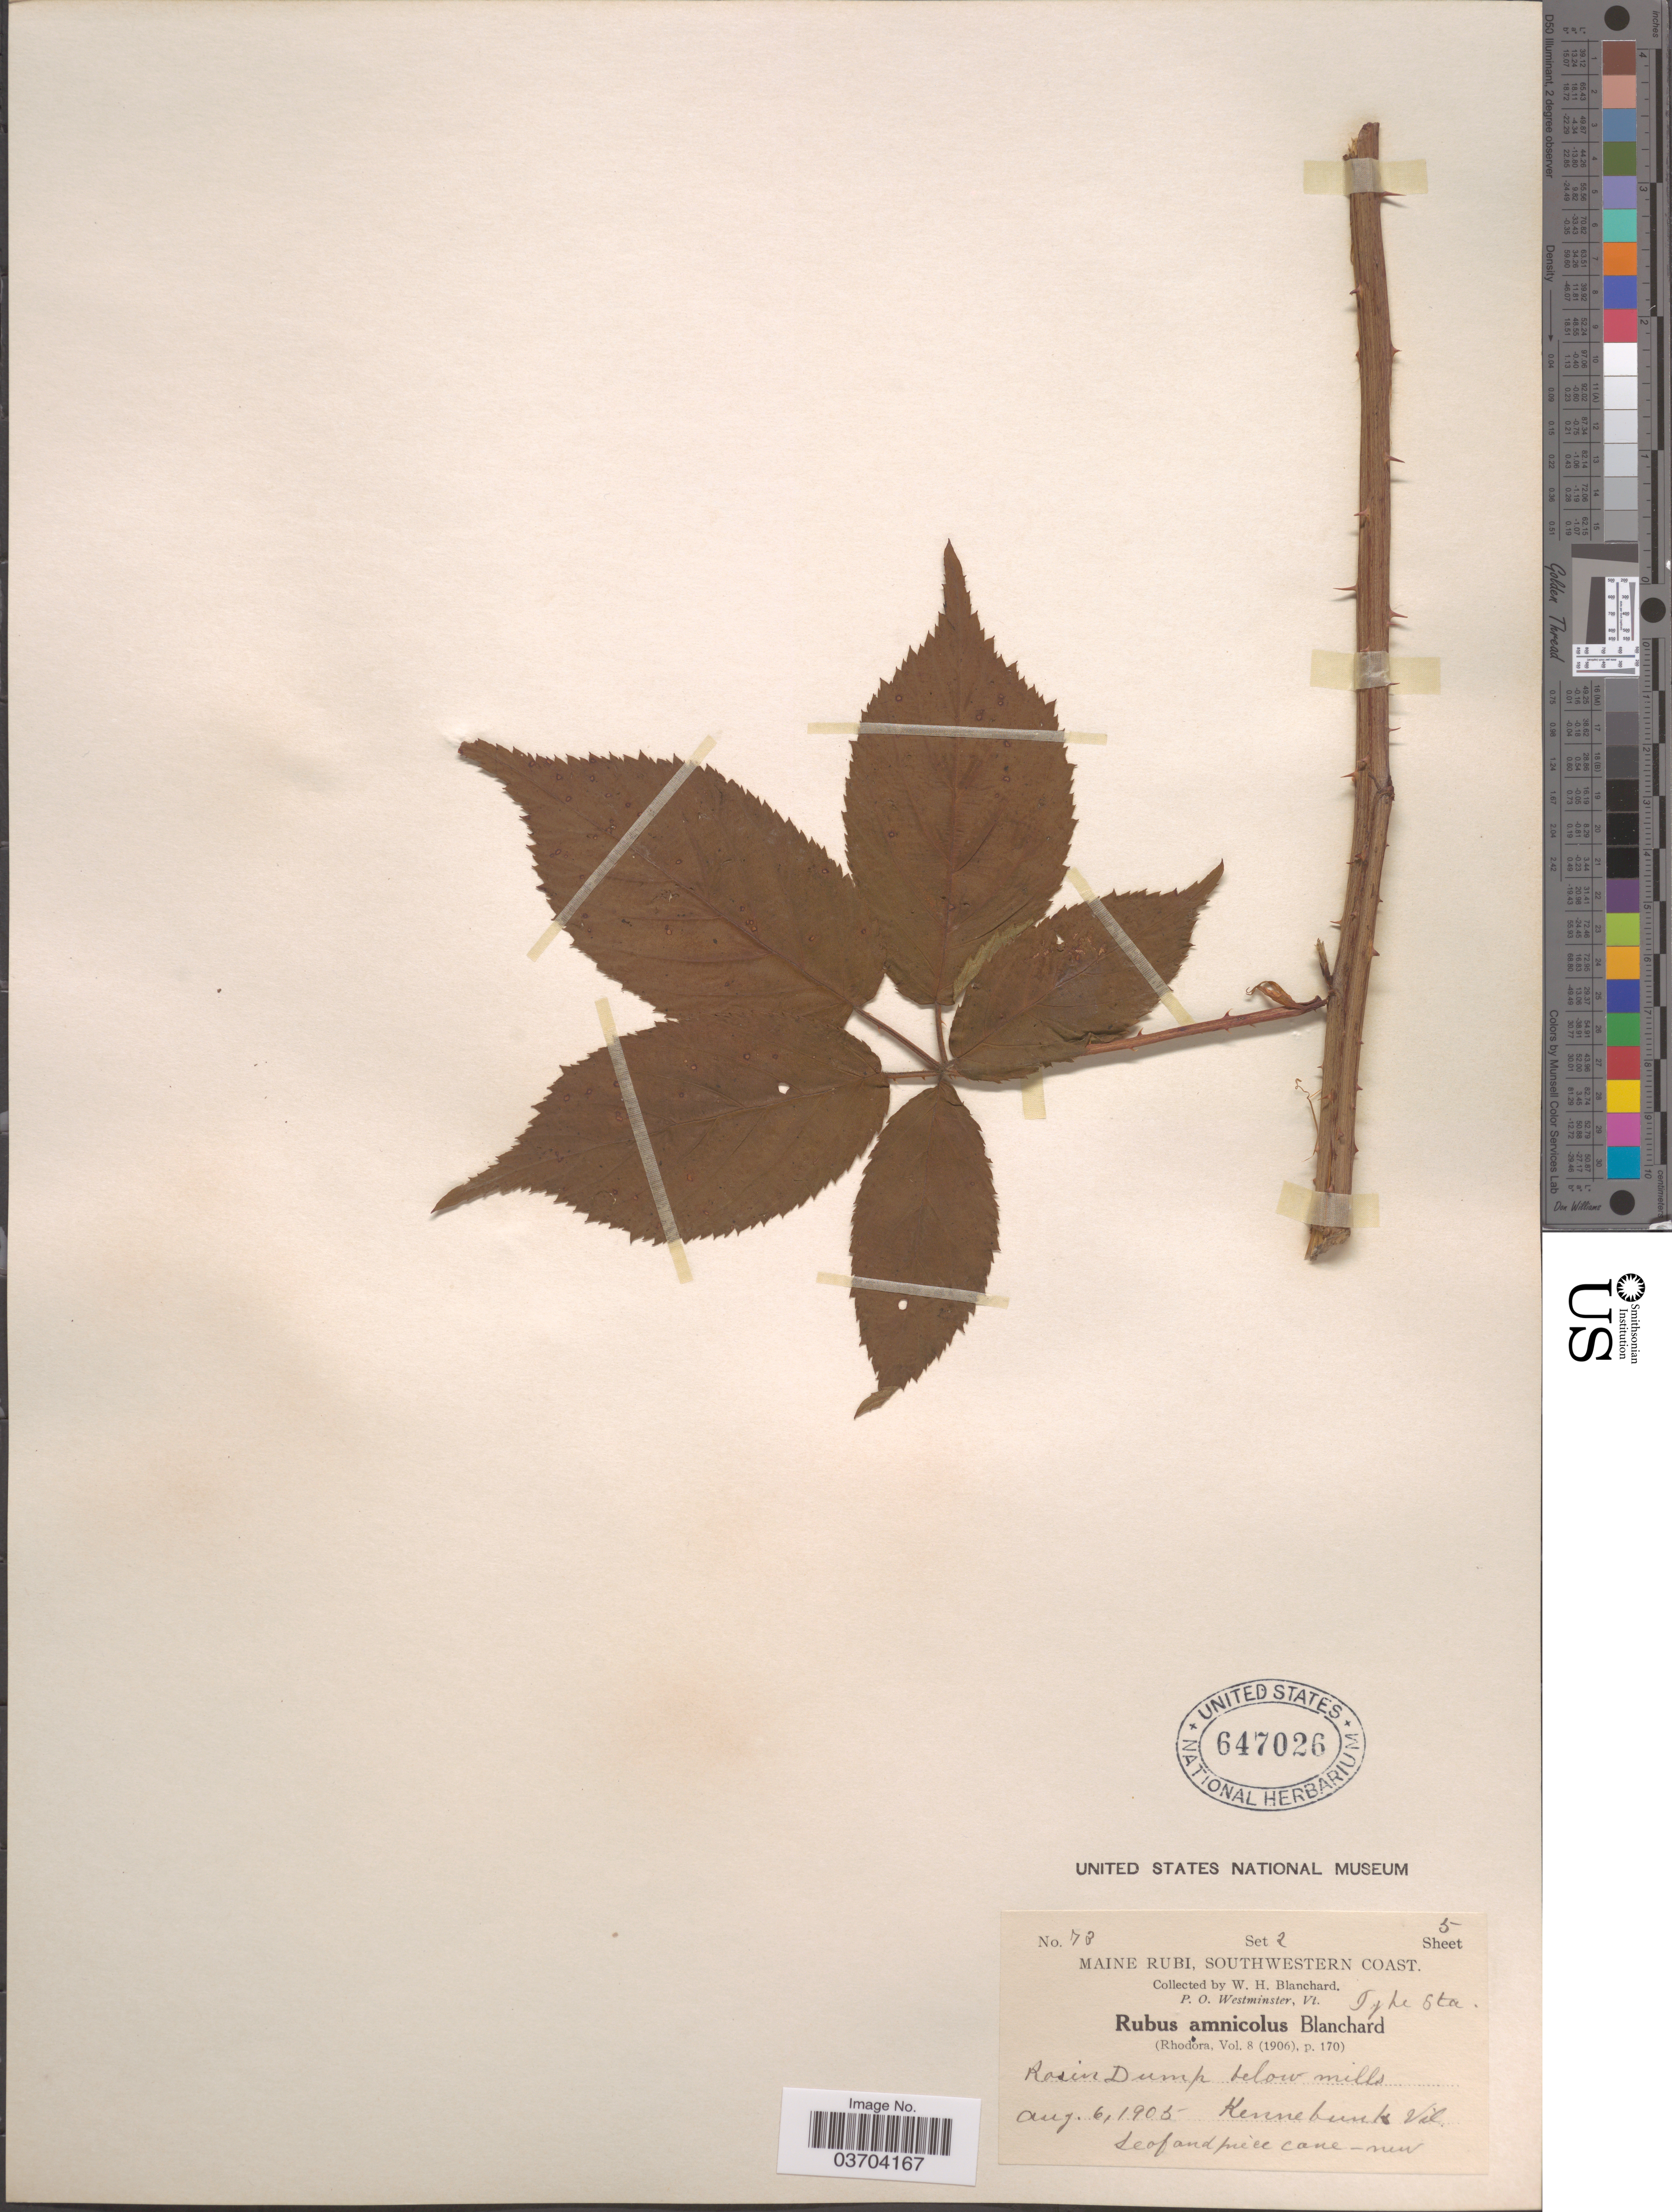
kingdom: Plantae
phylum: Tracheophyta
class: Magnoliopsida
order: Rosales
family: Rosaceae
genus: Rubus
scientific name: Rubus amnicola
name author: Blanch.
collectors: W. H. Blanchard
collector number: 73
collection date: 1905-08-06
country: United States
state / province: Maine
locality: Southwestern Coast. Rasin Dump below mills. Kennebunk Vil.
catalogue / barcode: US 647026